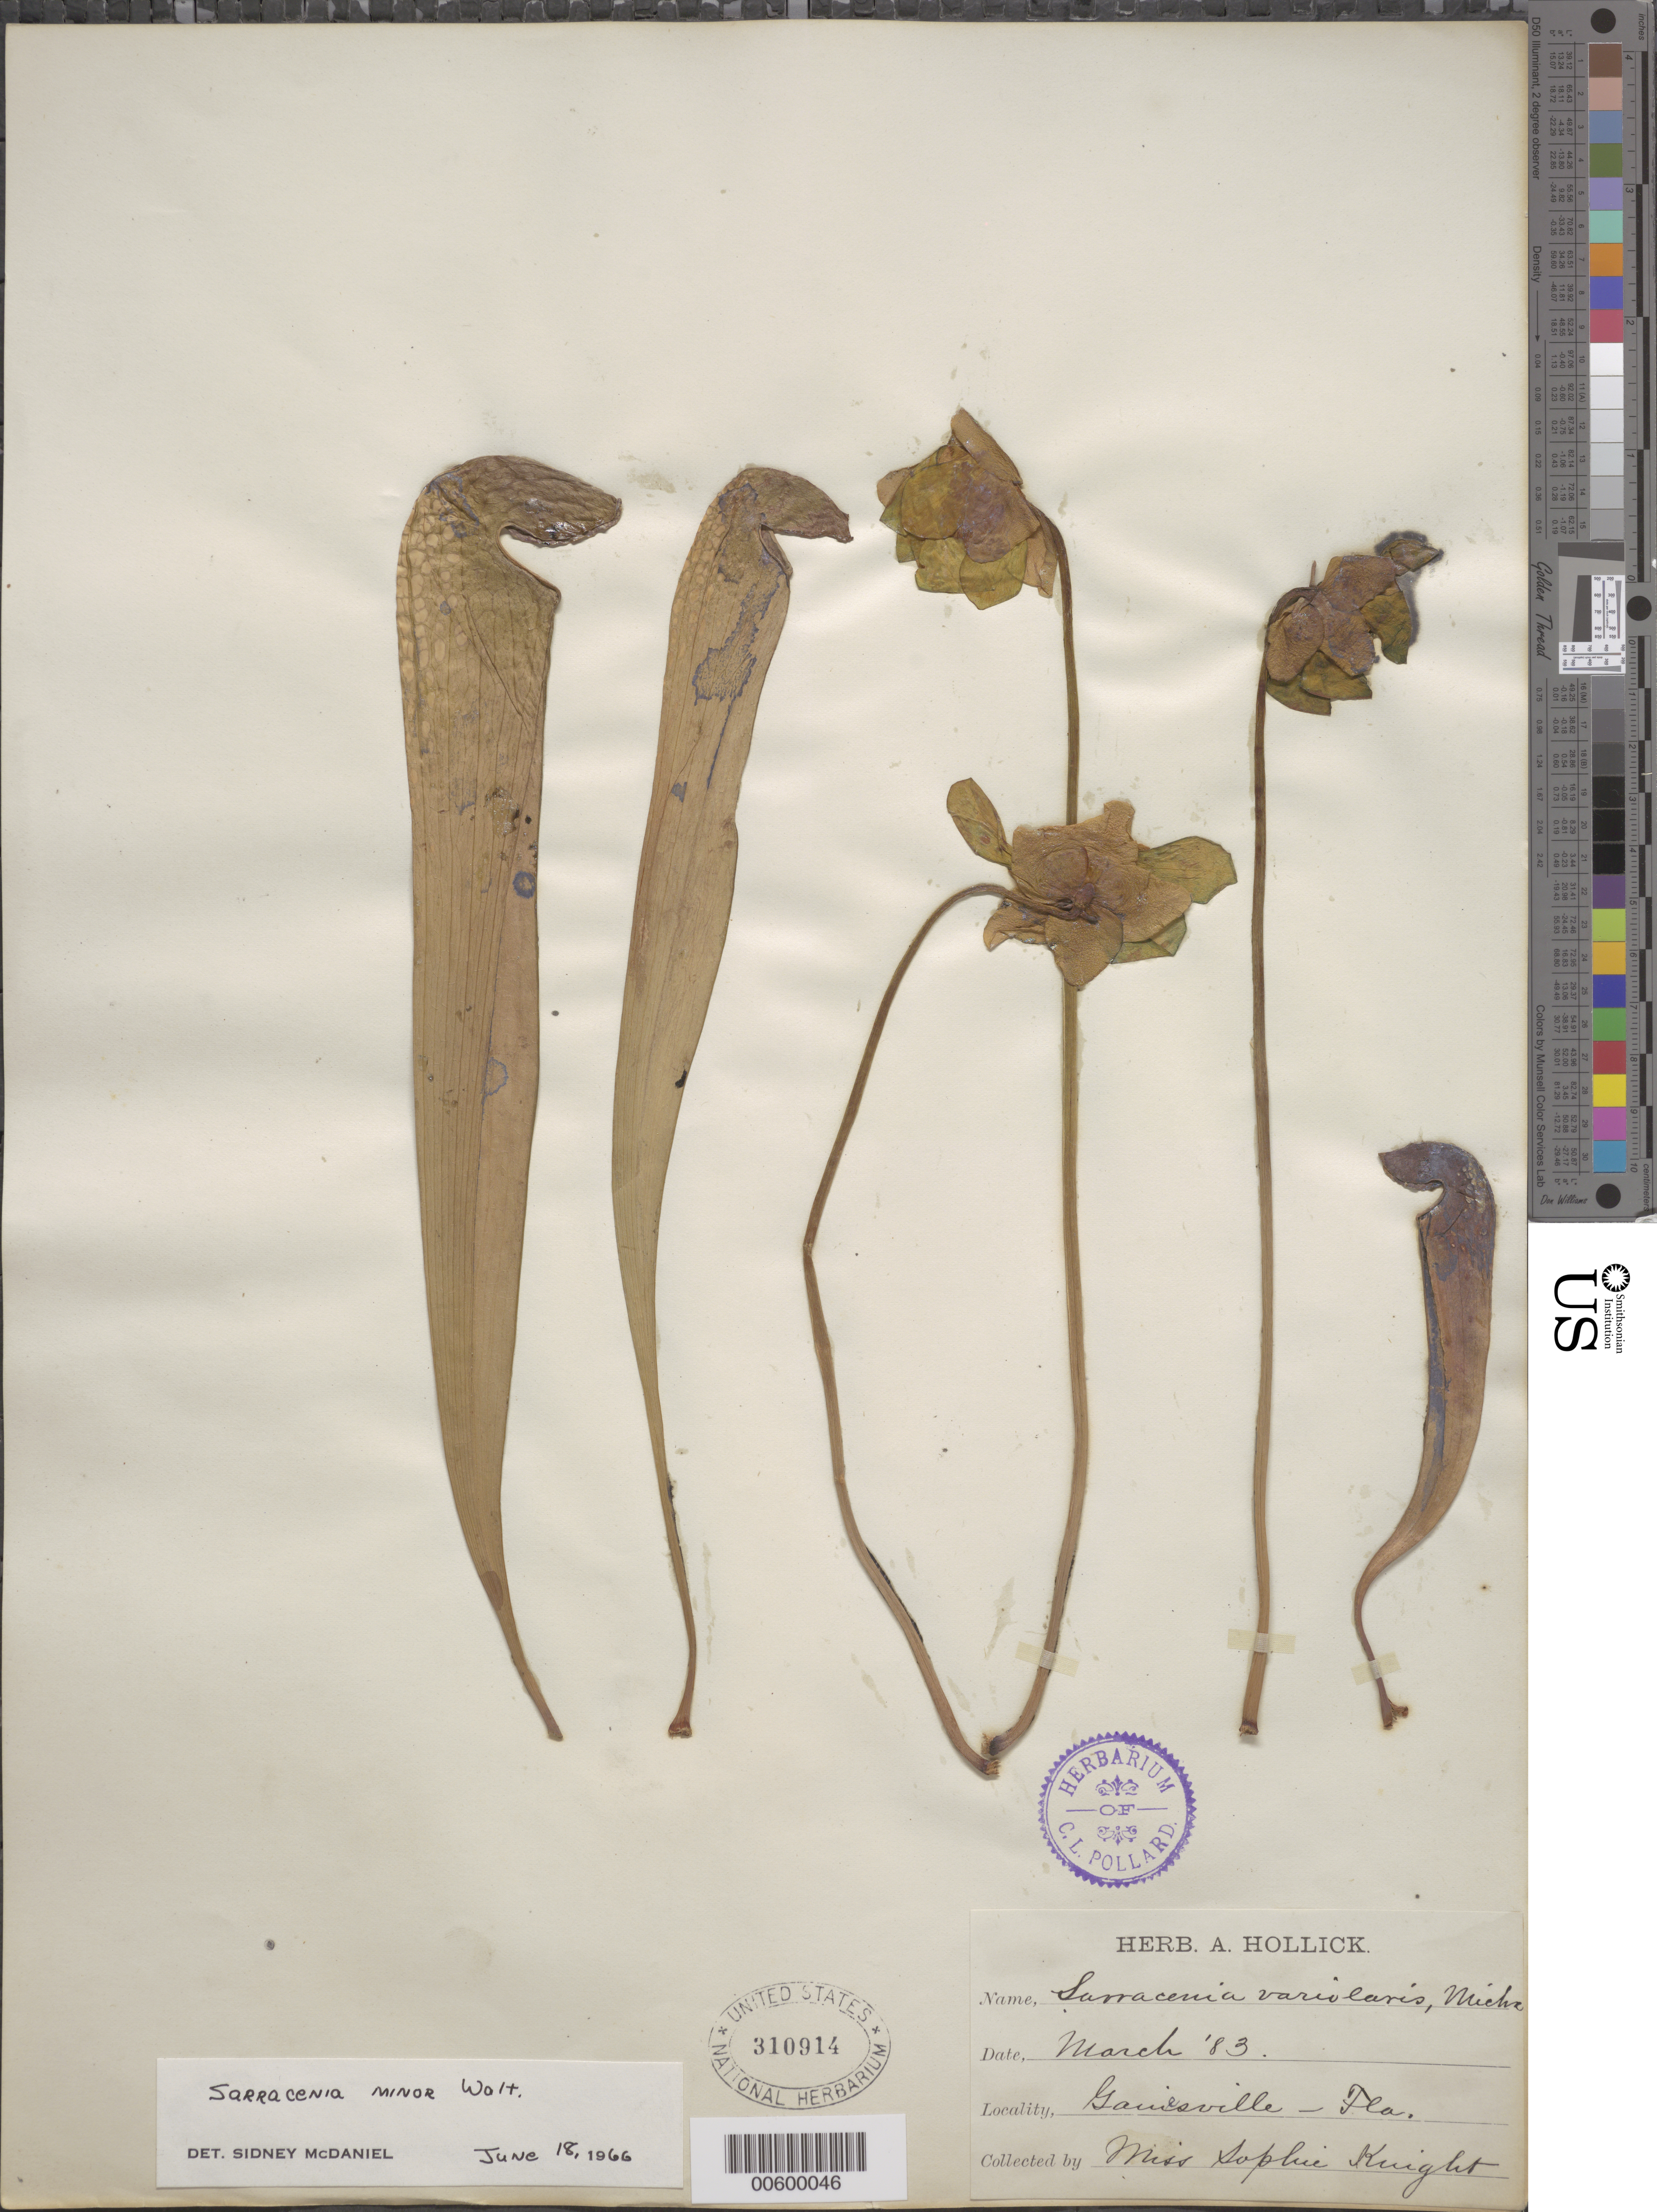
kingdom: Plantae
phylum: Tracheophyta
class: Magnoliopsida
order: Ericales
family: Sarraceniaceae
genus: Sarracenia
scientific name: Sarracenia minor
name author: Walter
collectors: S. Knight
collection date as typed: Mar 1883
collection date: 1883-03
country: United States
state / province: Florida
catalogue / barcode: US 310914